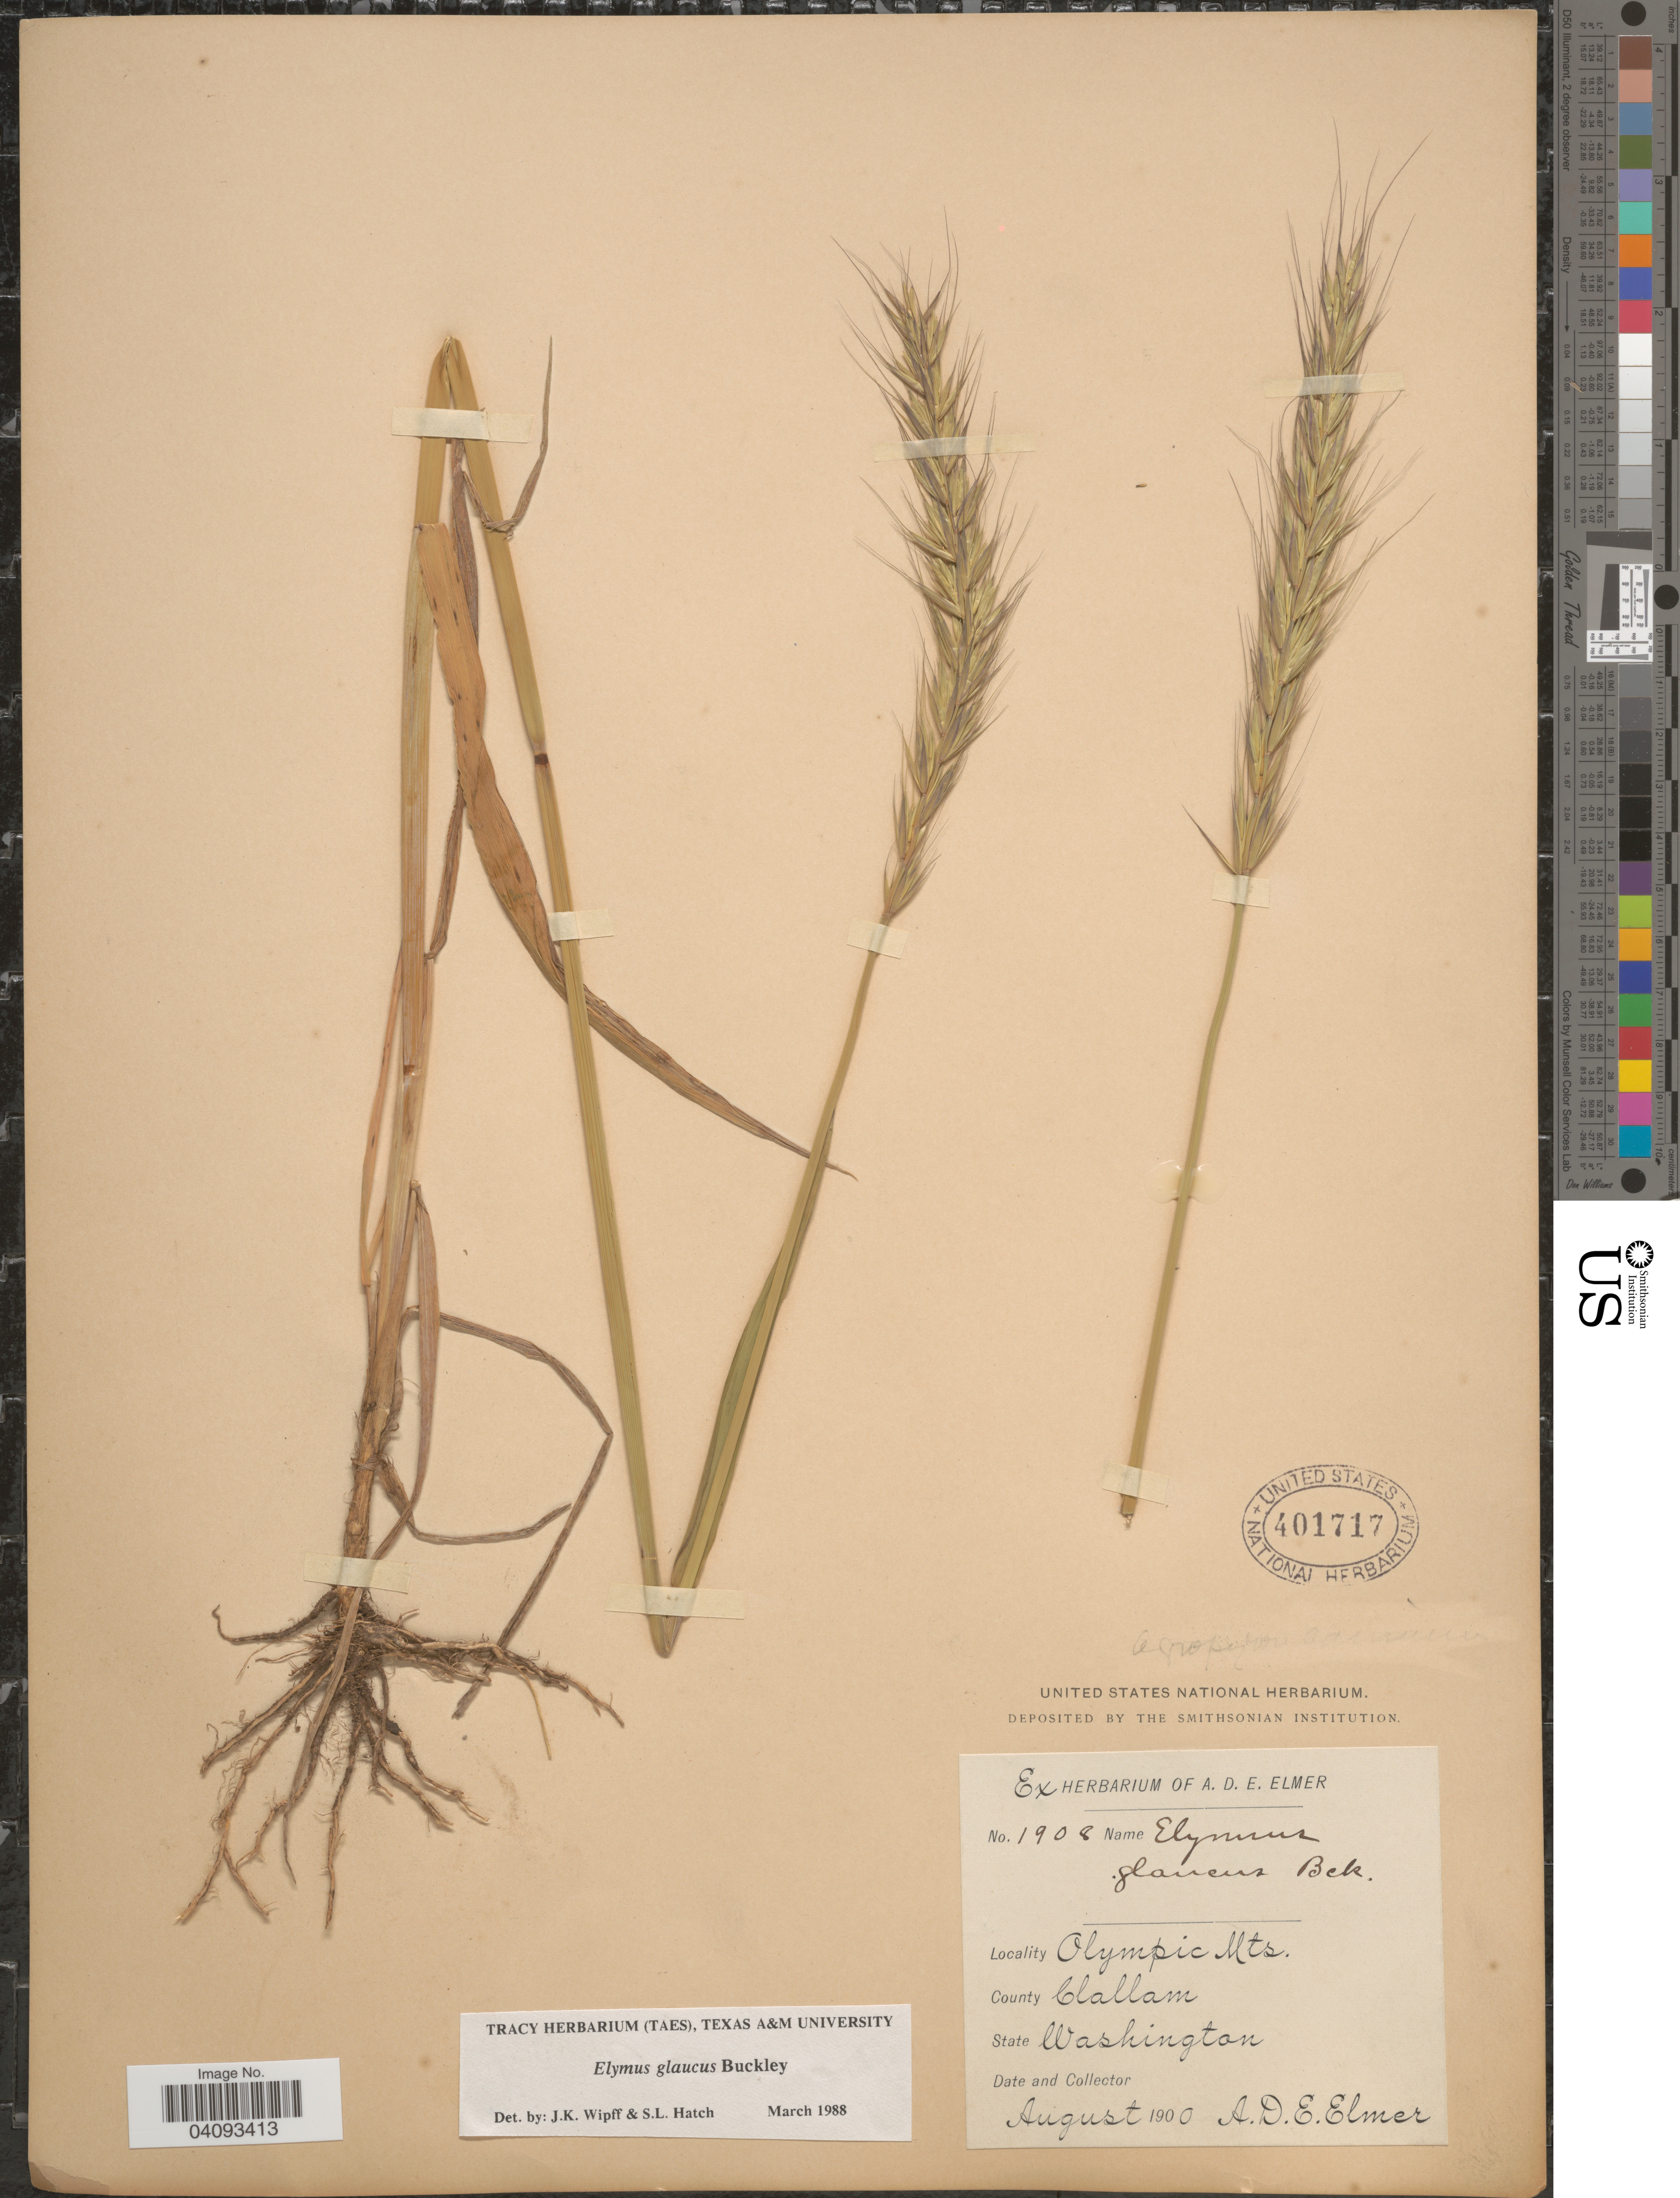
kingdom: Plantae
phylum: Tracheophyta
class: Liliopsida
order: Poales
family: Poaceae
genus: Elymus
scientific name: Elymus glaucus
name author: Buckley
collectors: A. D. E. Elmer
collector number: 1908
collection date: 1900-08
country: United States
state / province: Washington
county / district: Clallam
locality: Olympic Mts. County Clallam.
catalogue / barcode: US 401717